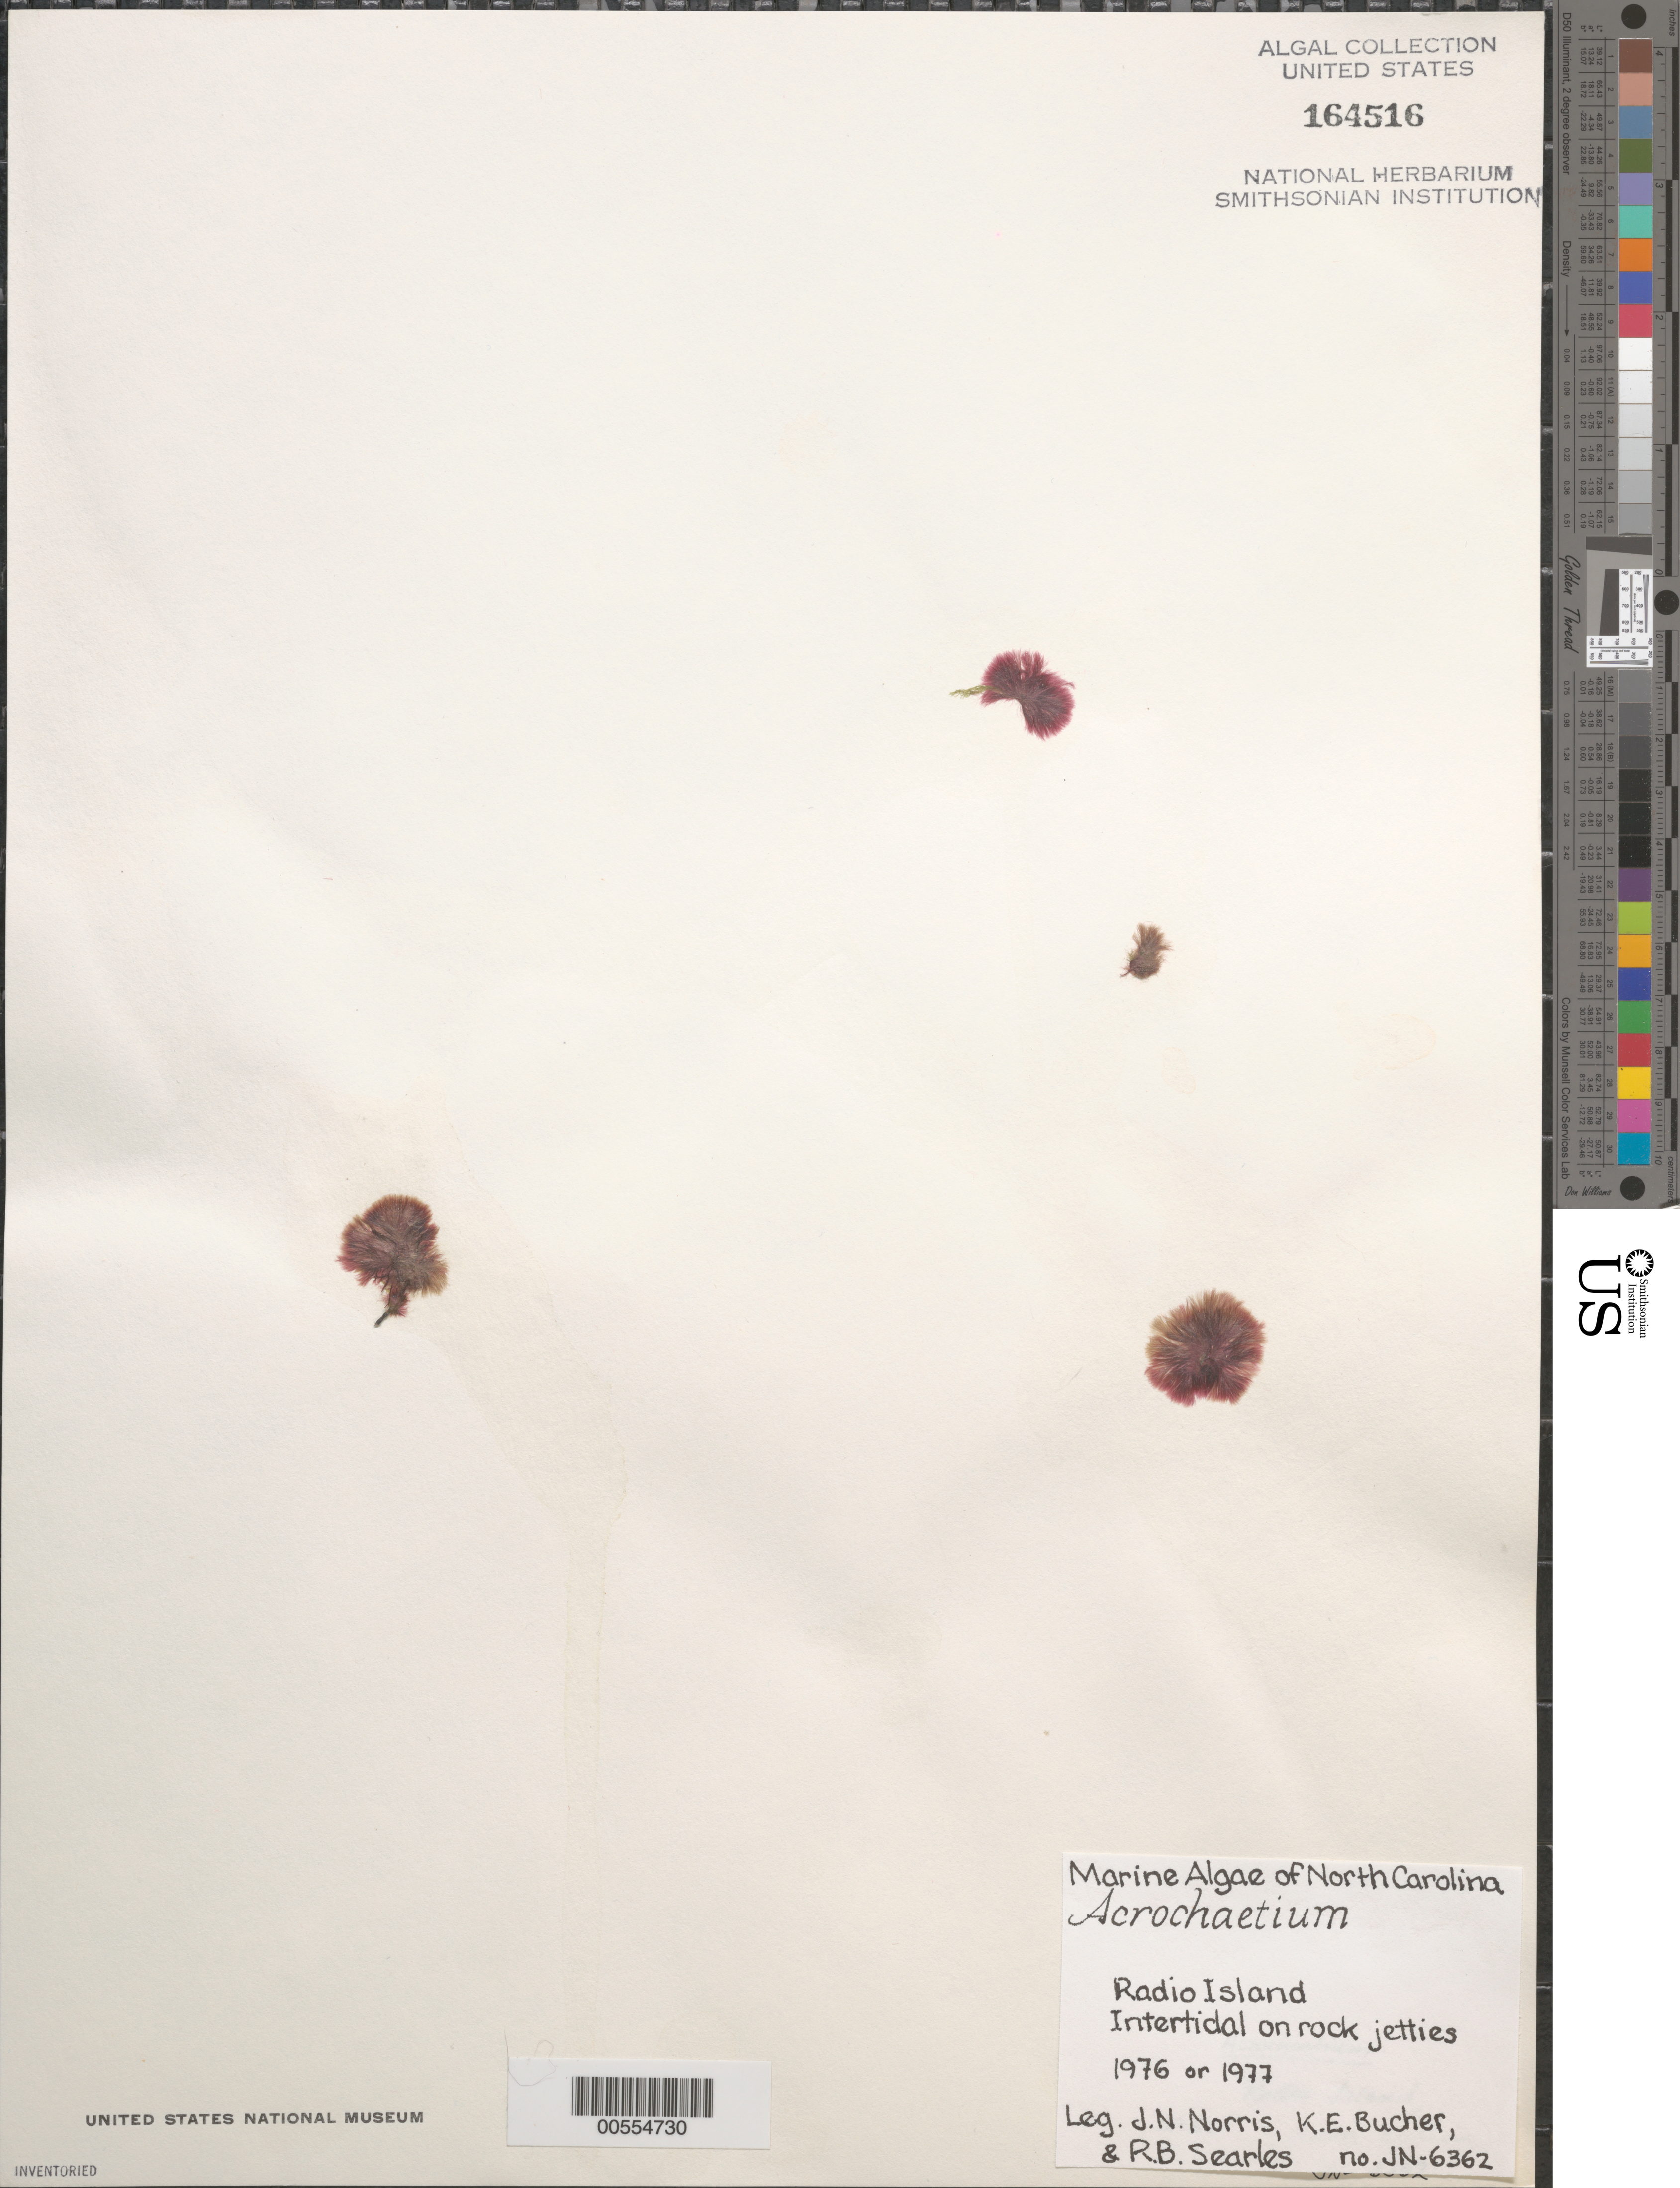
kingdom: Plantae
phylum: Rhodophyta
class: Florideophyceae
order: Acrochaetiales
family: Acrochaetiaceae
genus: Acrochaetium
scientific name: Acrochaetium sp.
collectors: J. N. Norris, K. E. Bucher & R. Searles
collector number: JN-6362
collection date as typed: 1976 OR -- --- 1977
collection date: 1976 or 1977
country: United States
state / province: North Carolina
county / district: Carteret County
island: Radio Island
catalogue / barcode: US 164516